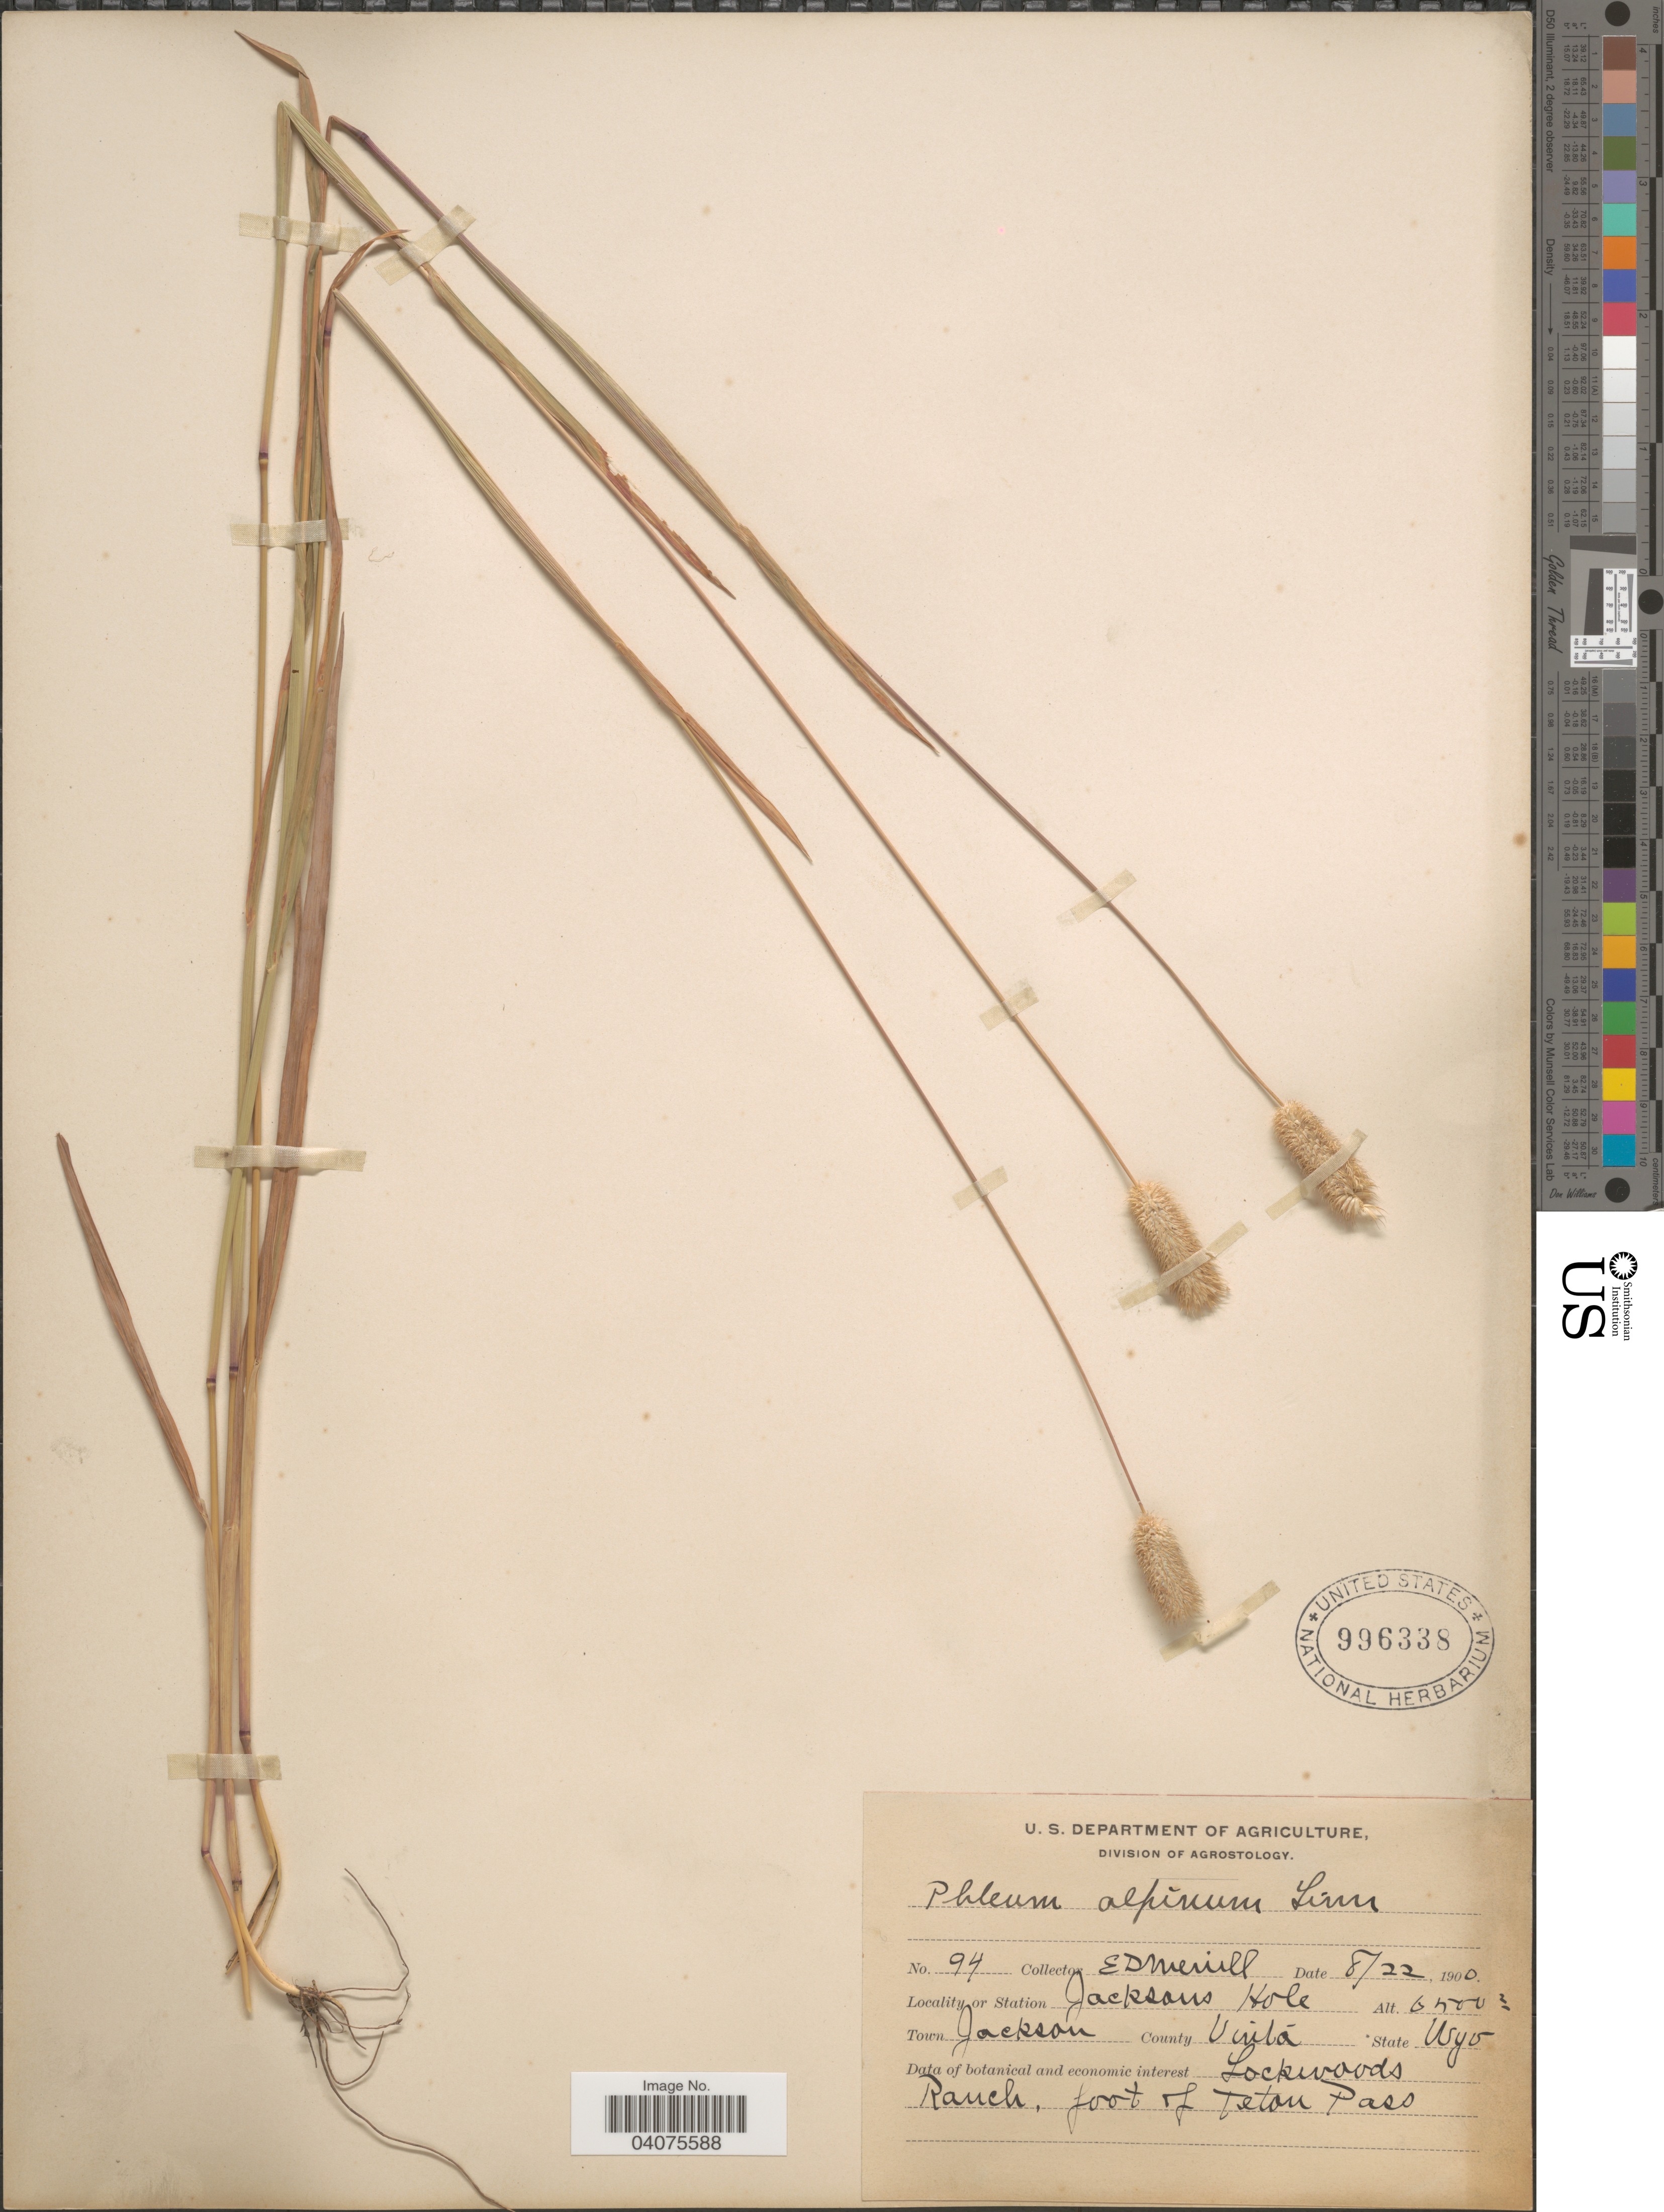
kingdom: Plantae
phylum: Tracheophyta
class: Liliopsida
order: Poales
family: Poaceae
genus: Phleum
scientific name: Phleum alpinum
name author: L.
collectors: E. D. Merrill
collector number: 94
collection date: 1900-08-22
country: United States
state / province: Wyoming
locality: Jacksons Hole. Town Jackson. County Uinta. Lockwoods Ranch, foot of Teton Pass.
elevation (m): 6500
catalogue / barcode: US 996338